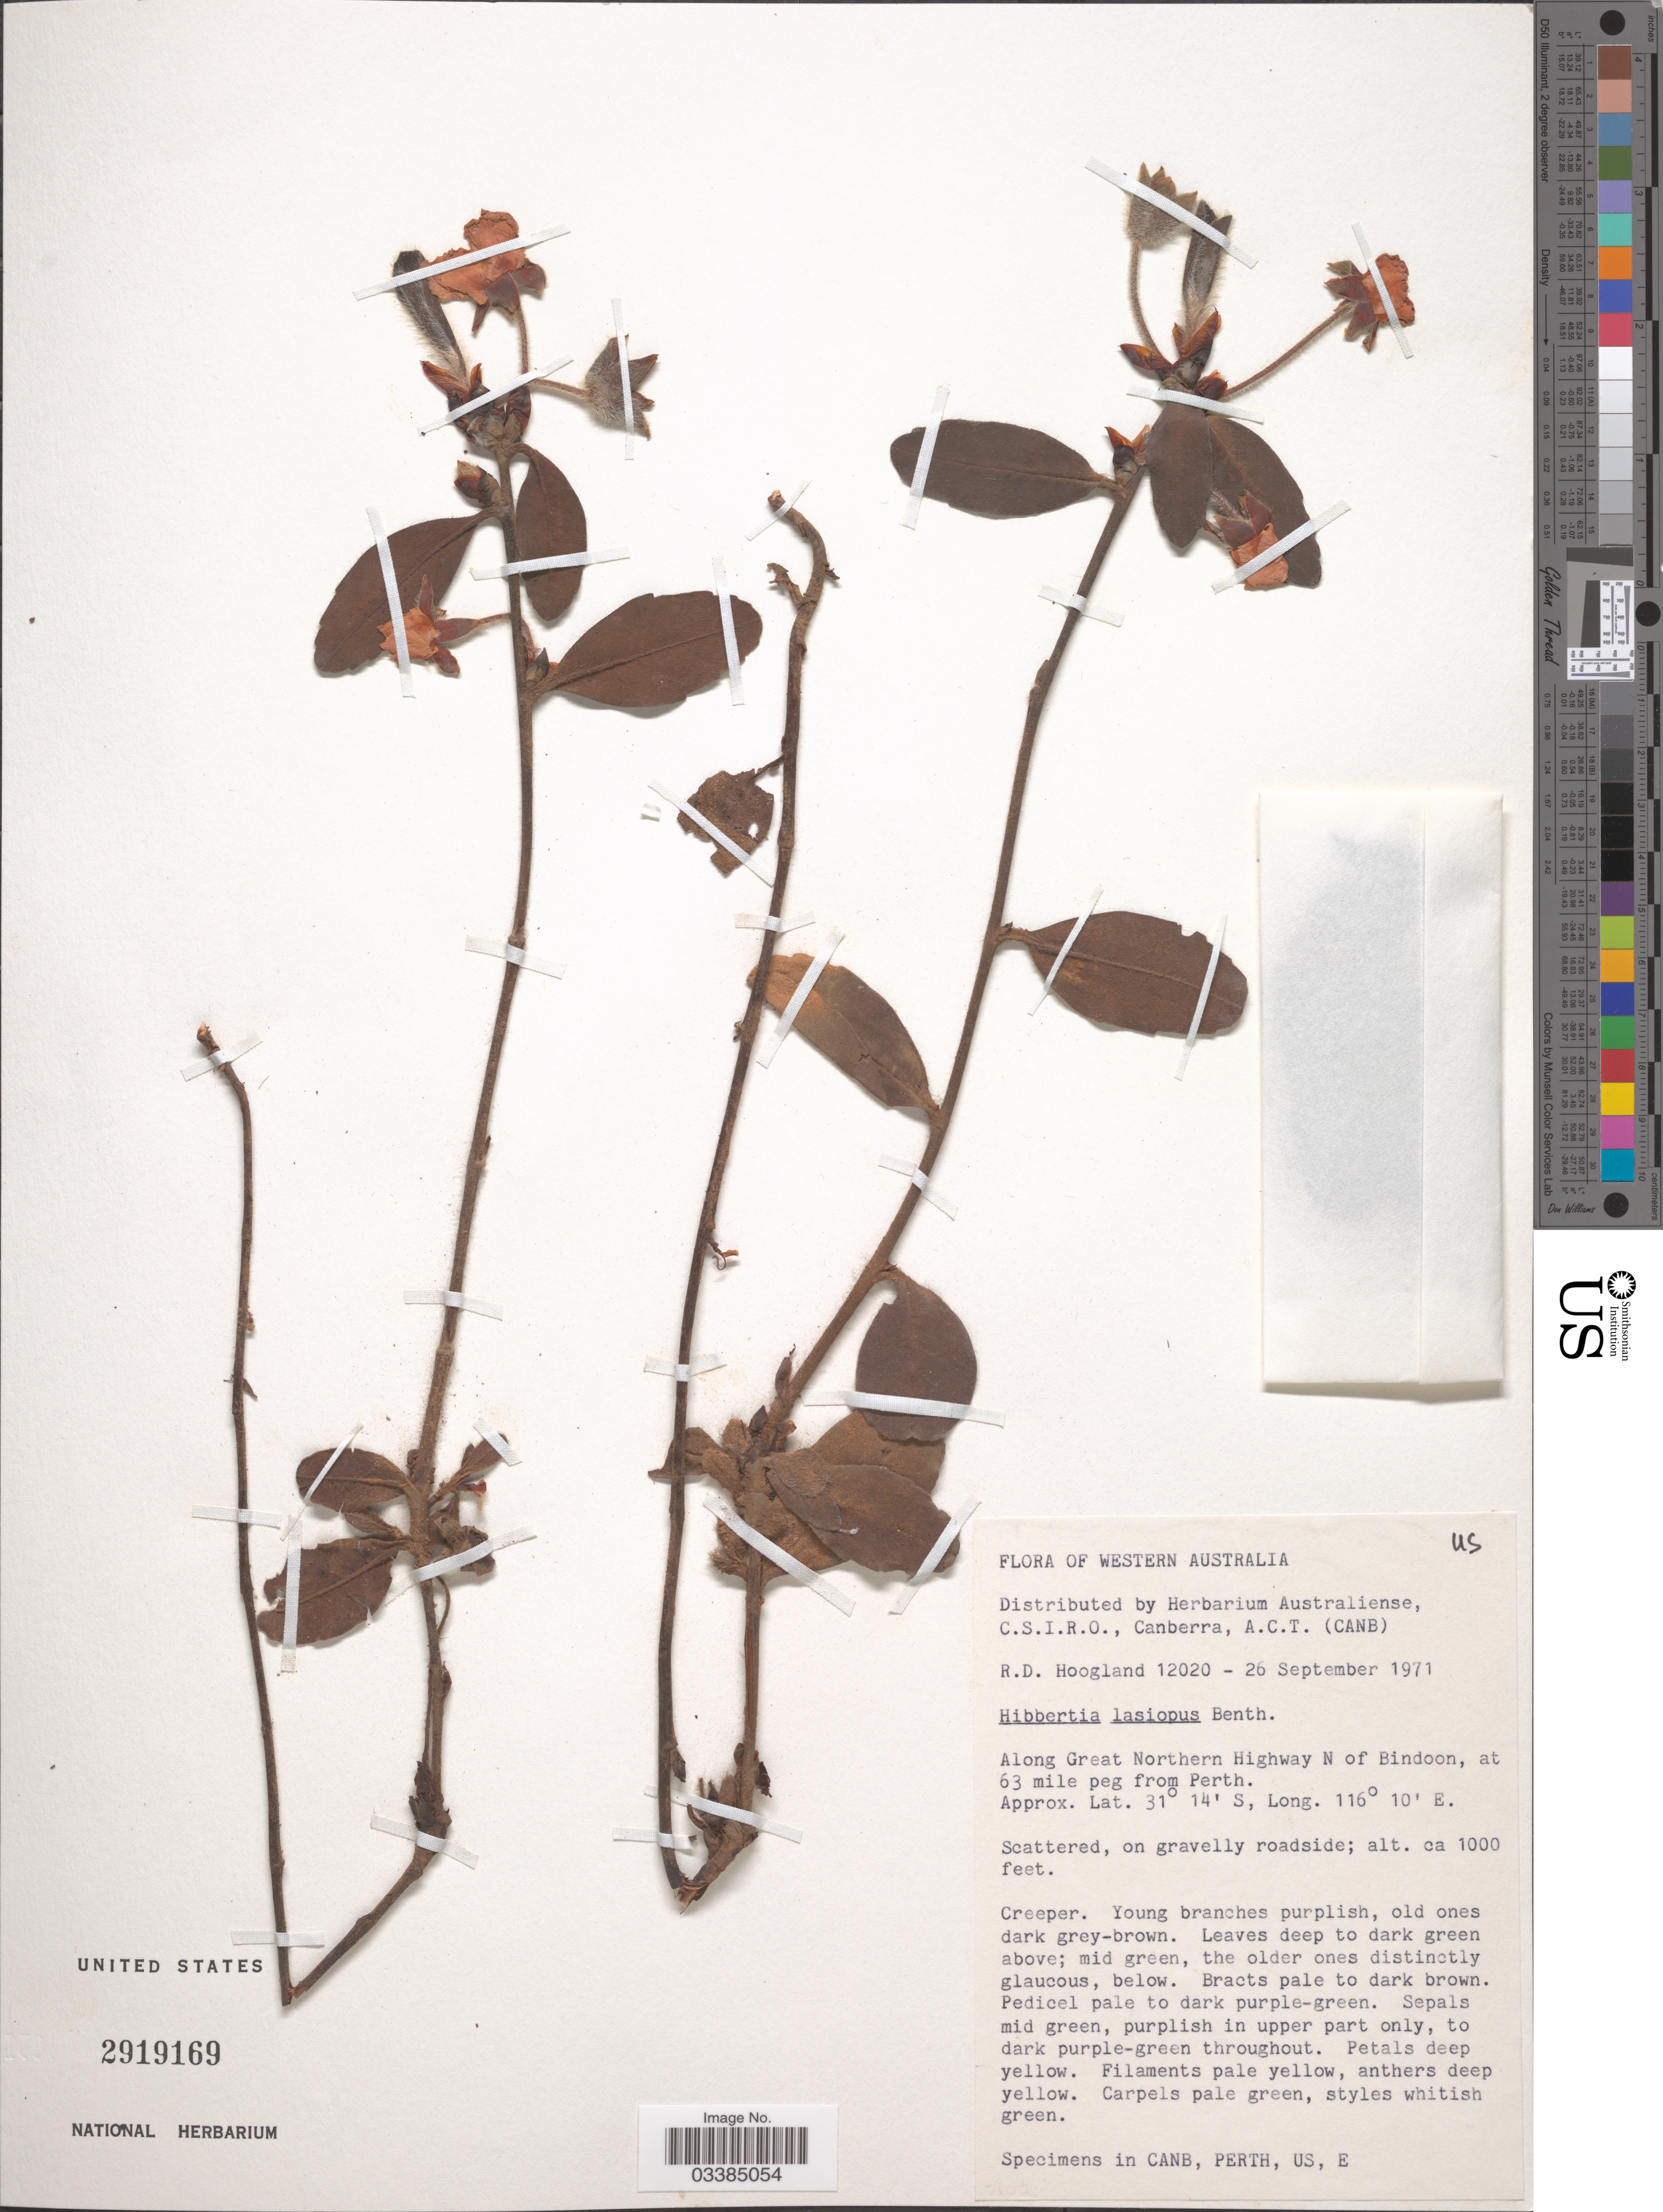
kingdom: Plantae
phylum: Tracheophyta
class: Magnoliopsida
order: Dilleniales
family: Dilleniaceae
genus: Hibbertia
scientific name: Hibbertia lasiopus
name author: Benth.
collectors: R. D. Hoogland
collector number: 12020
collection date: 1971-09-26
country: Australia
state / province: Western Australia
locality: Along Great Northern Highway N of Bindoon, at 63 mile peg from Perth. On gravelly roadside.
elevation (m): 305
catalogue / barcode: US 2919169